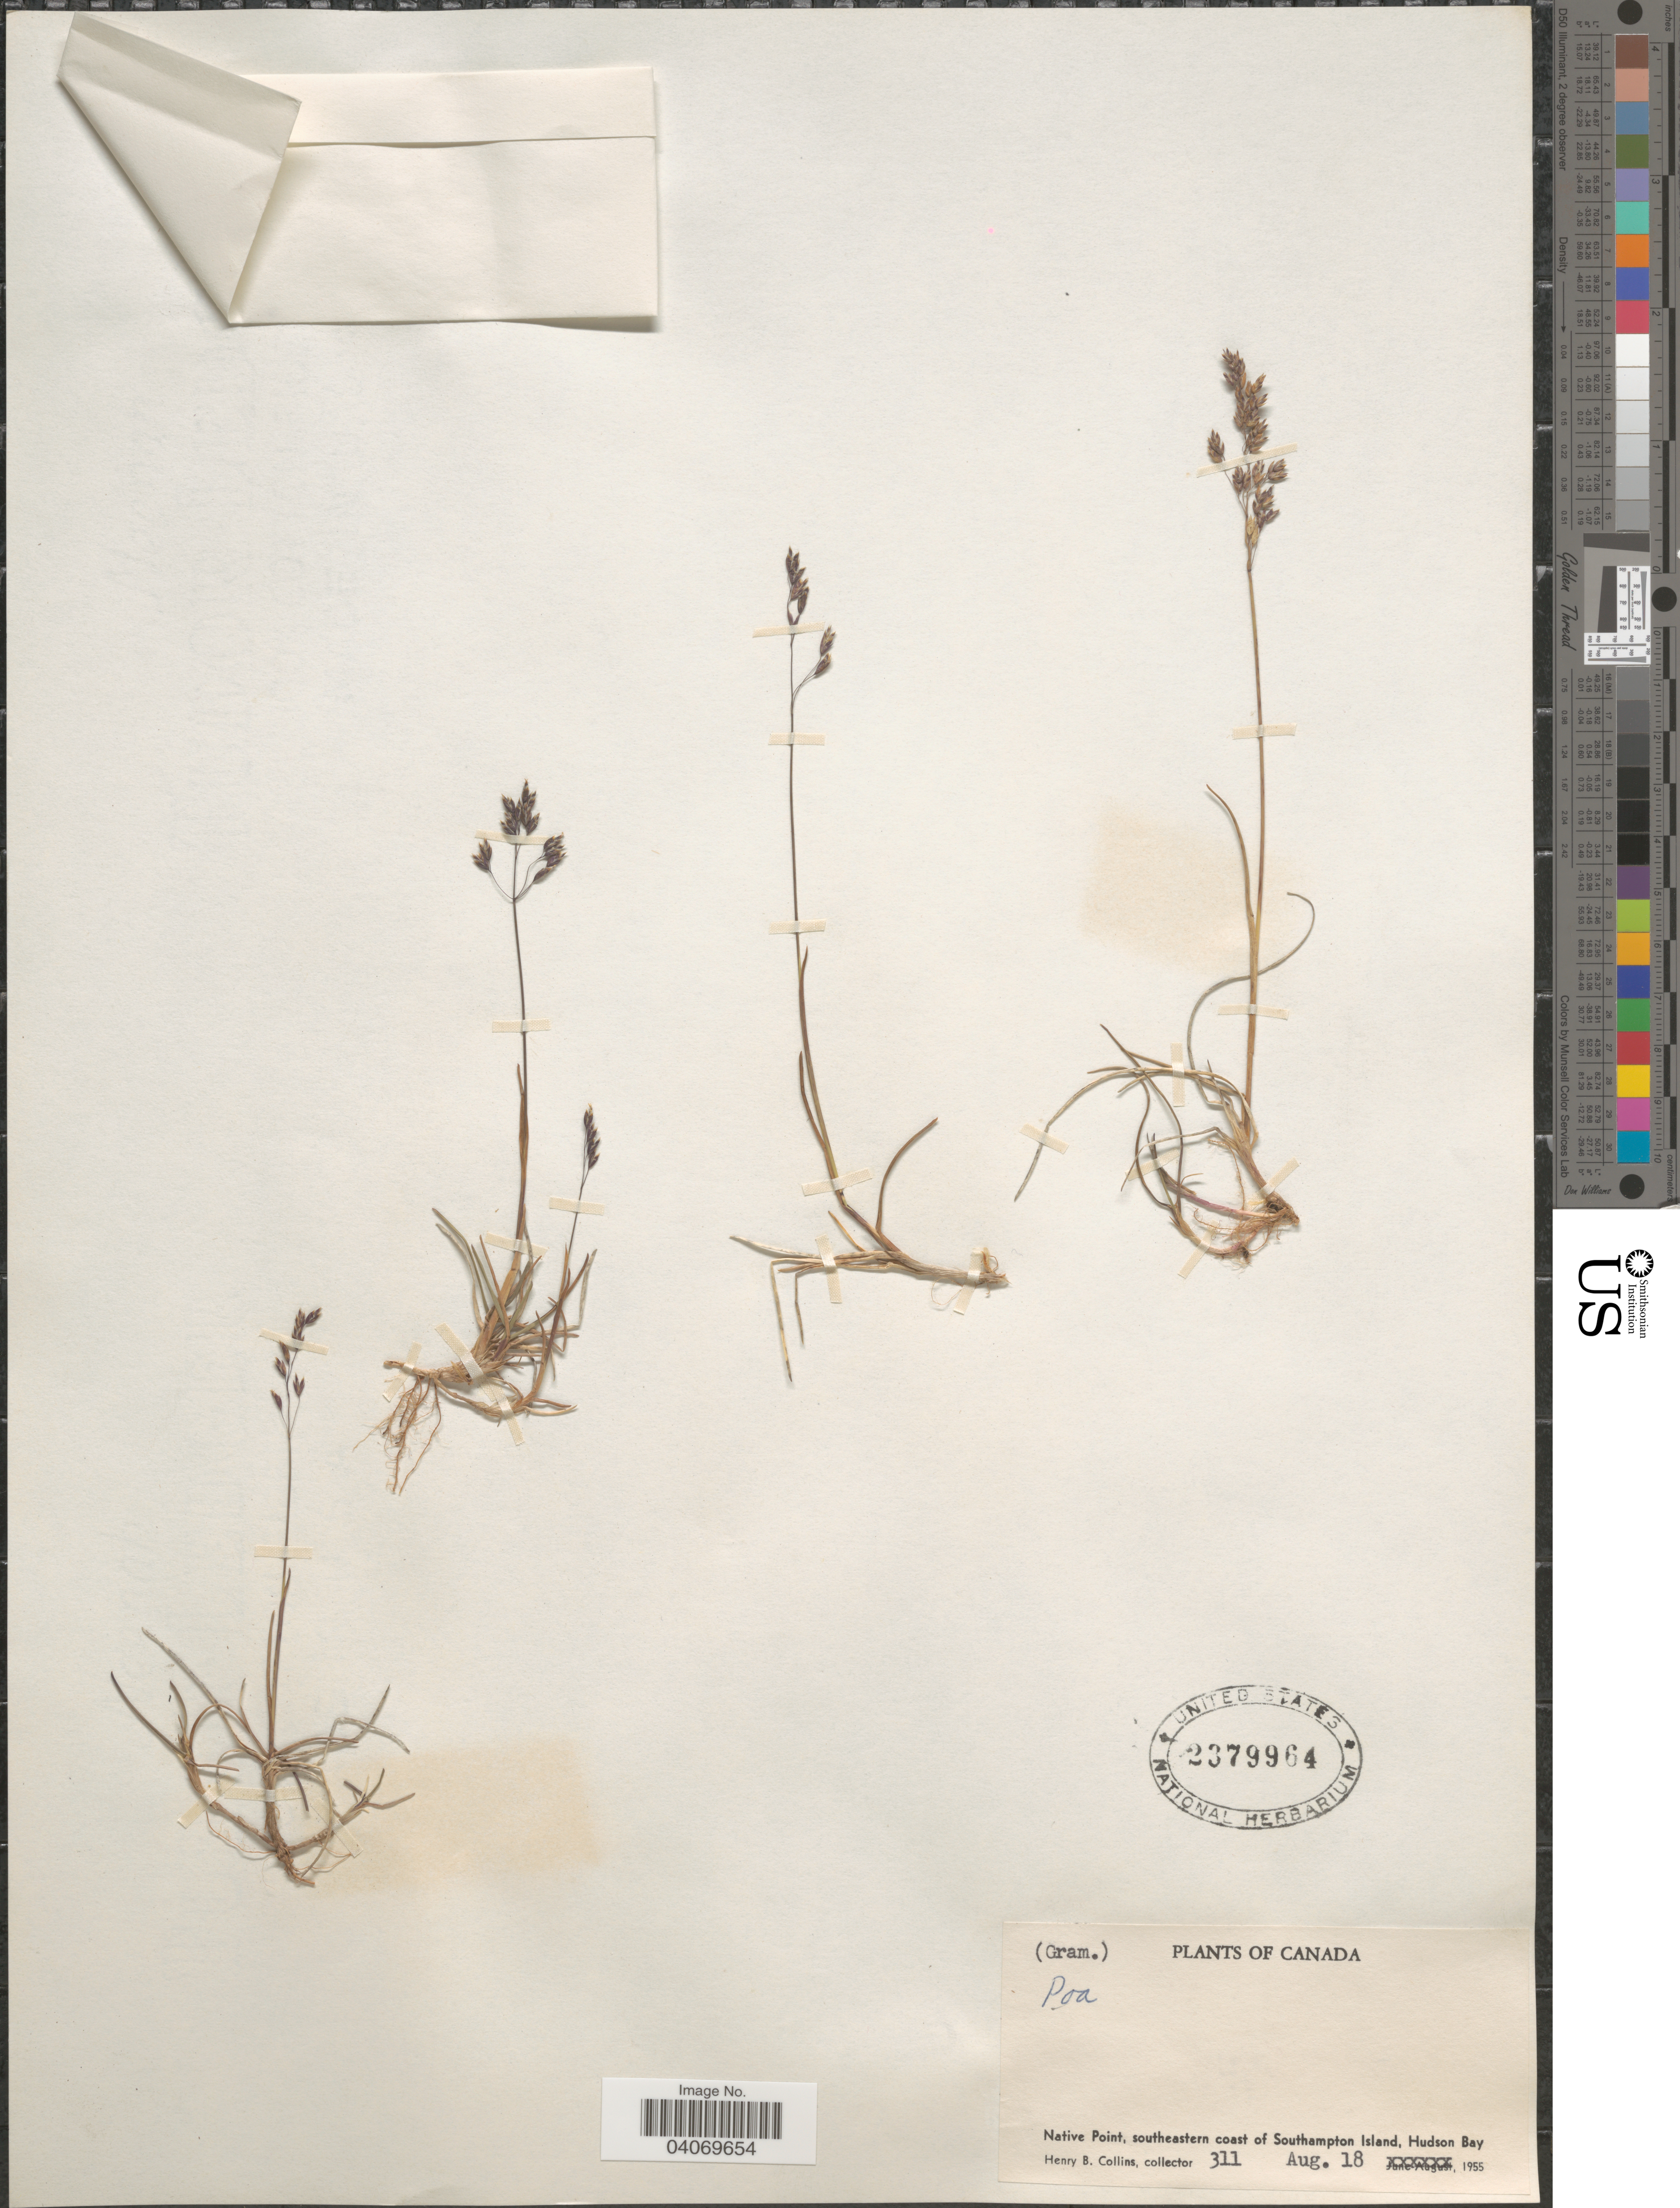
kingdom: Plantae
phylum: Tracheophyta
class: Liliopsida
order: Poales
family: Poaceae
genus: Poa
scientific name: Poa sp.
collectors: H. Collins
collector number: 311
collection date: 1955-08-18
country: Canada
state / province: Nunavut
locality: Native Point, southeastern coast of Southampton Island, Hudson Bay.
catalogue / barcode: US 2379964